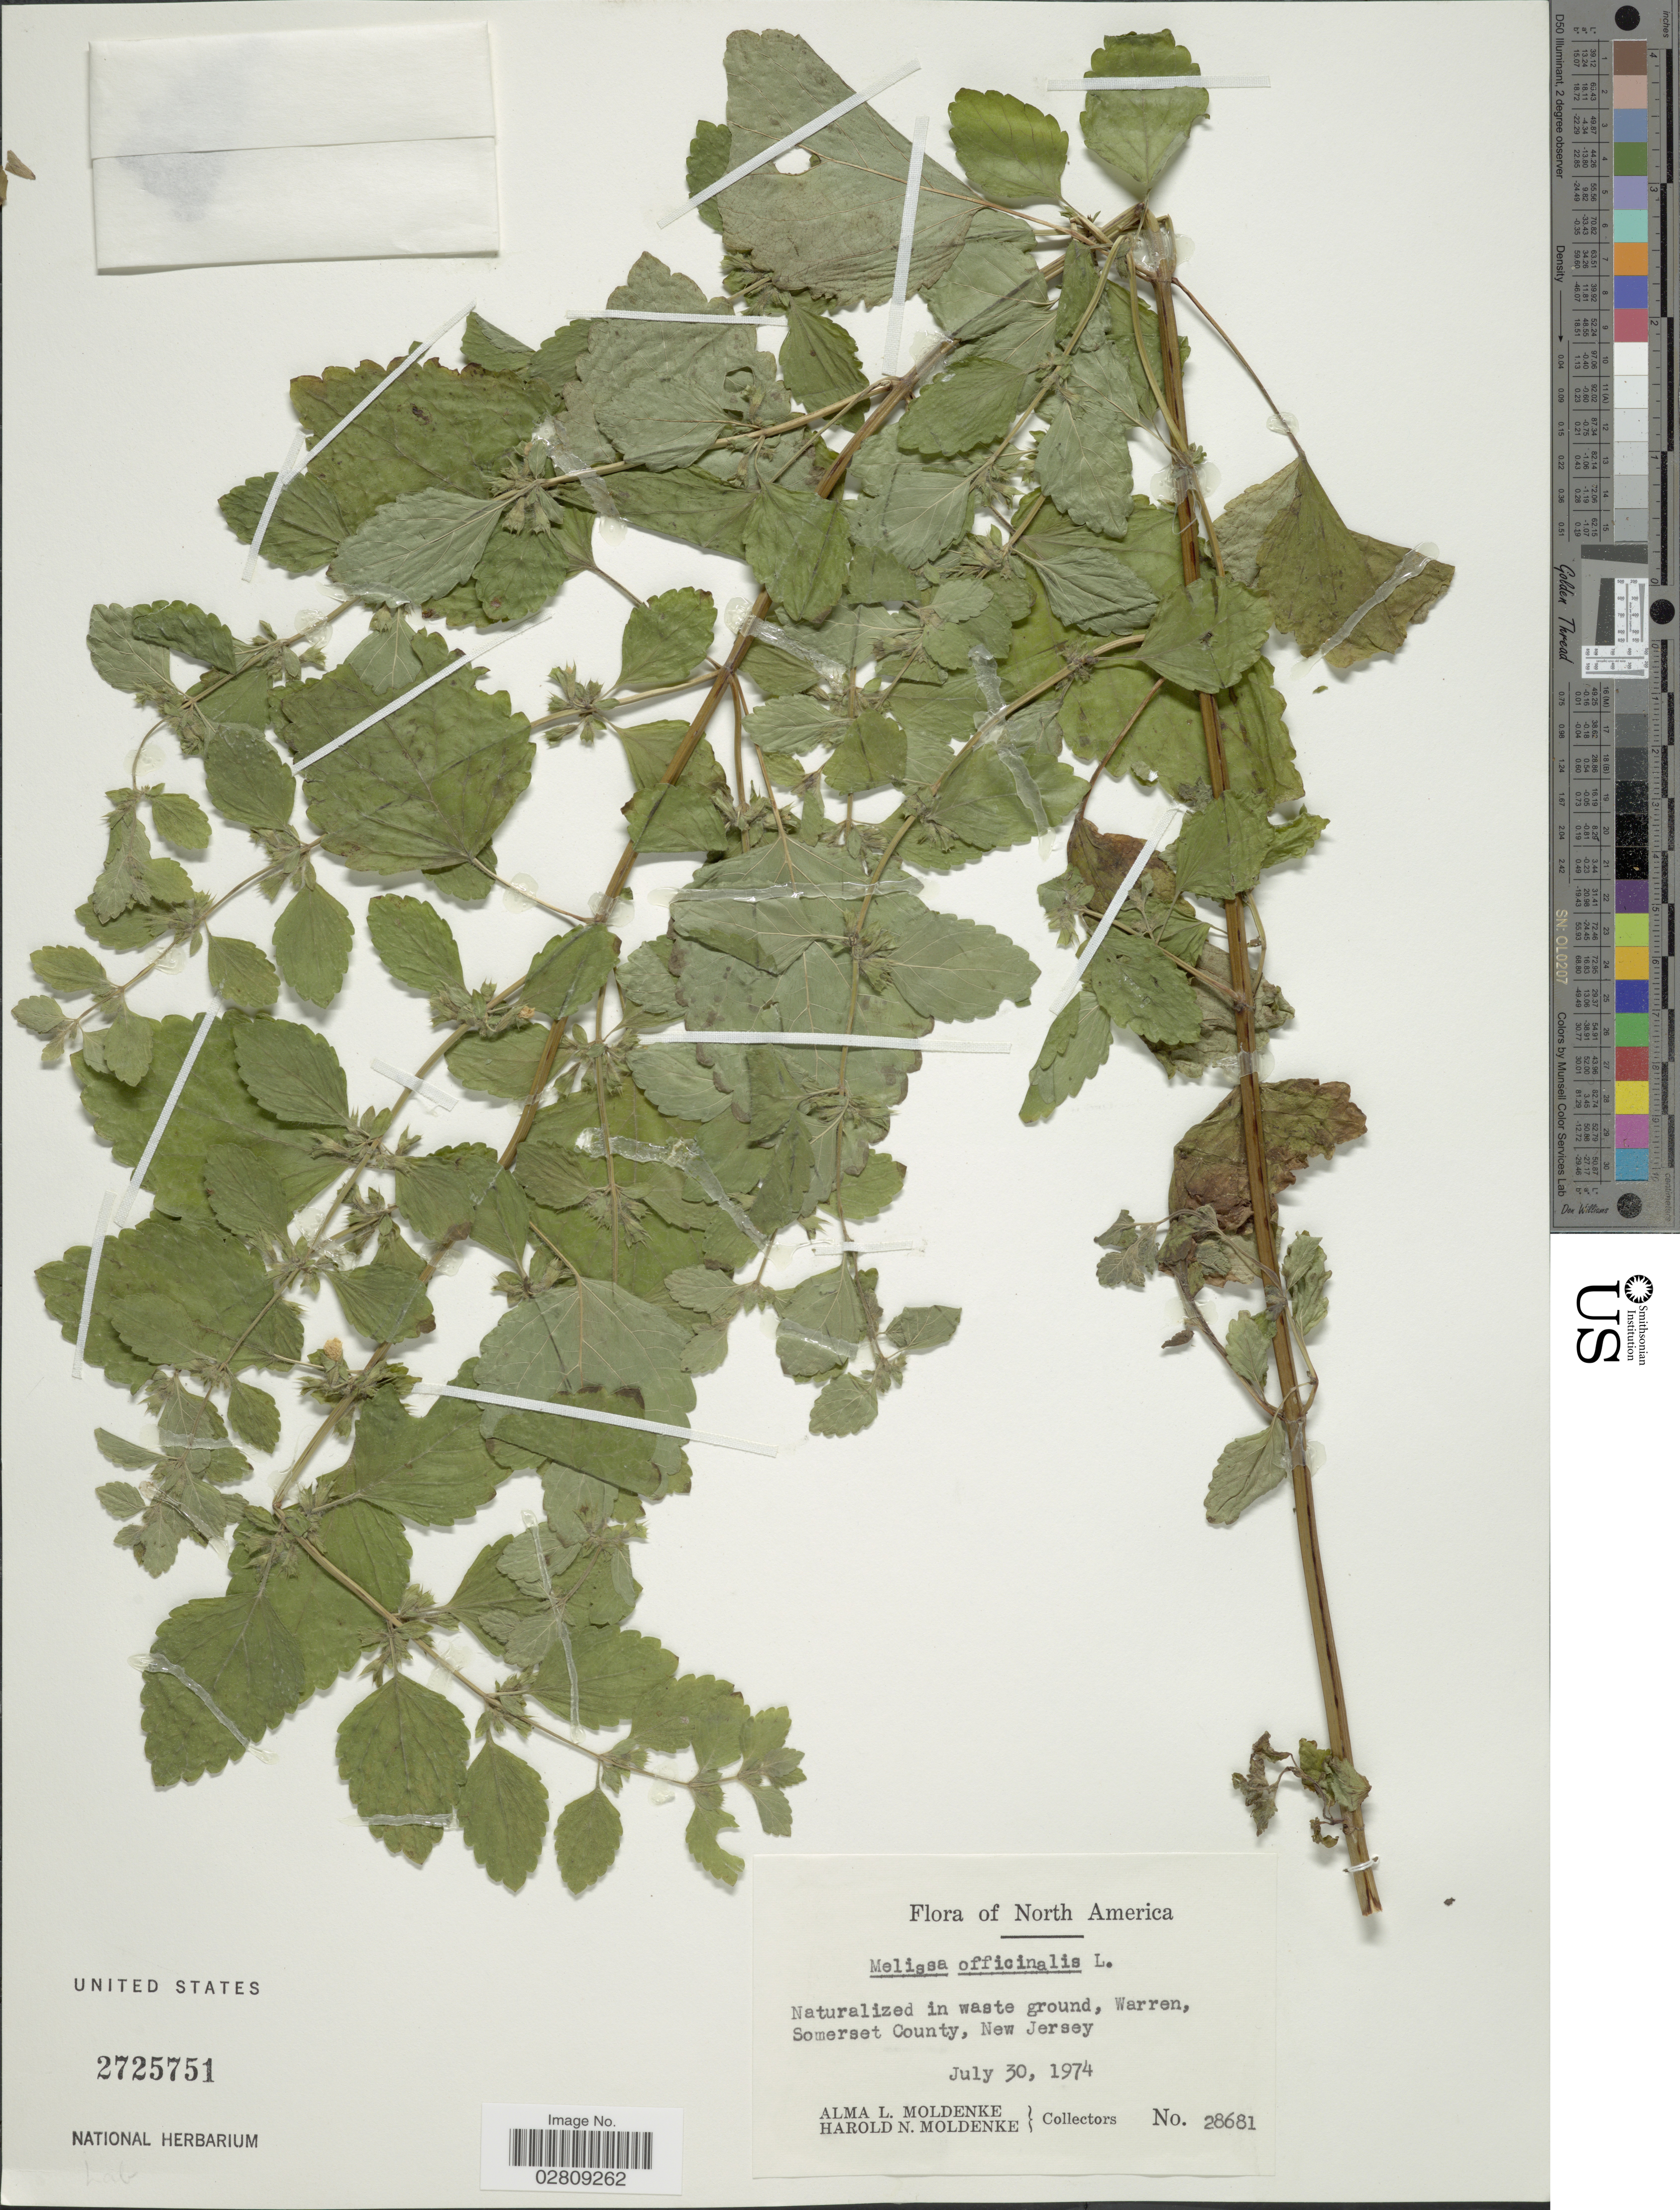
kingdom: Plantae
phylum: Tracheophyta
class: Magnoliopsida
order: Lamiales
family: Lamiaceae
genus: Melissa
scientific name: Melissa officinalis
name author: L.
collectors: A. L. Moldenke & H. N. Moldenke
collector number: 28681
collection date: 1974-07-30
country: United States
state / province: New Jersey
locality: Warren, Somerset County.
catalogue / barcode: US 2725751